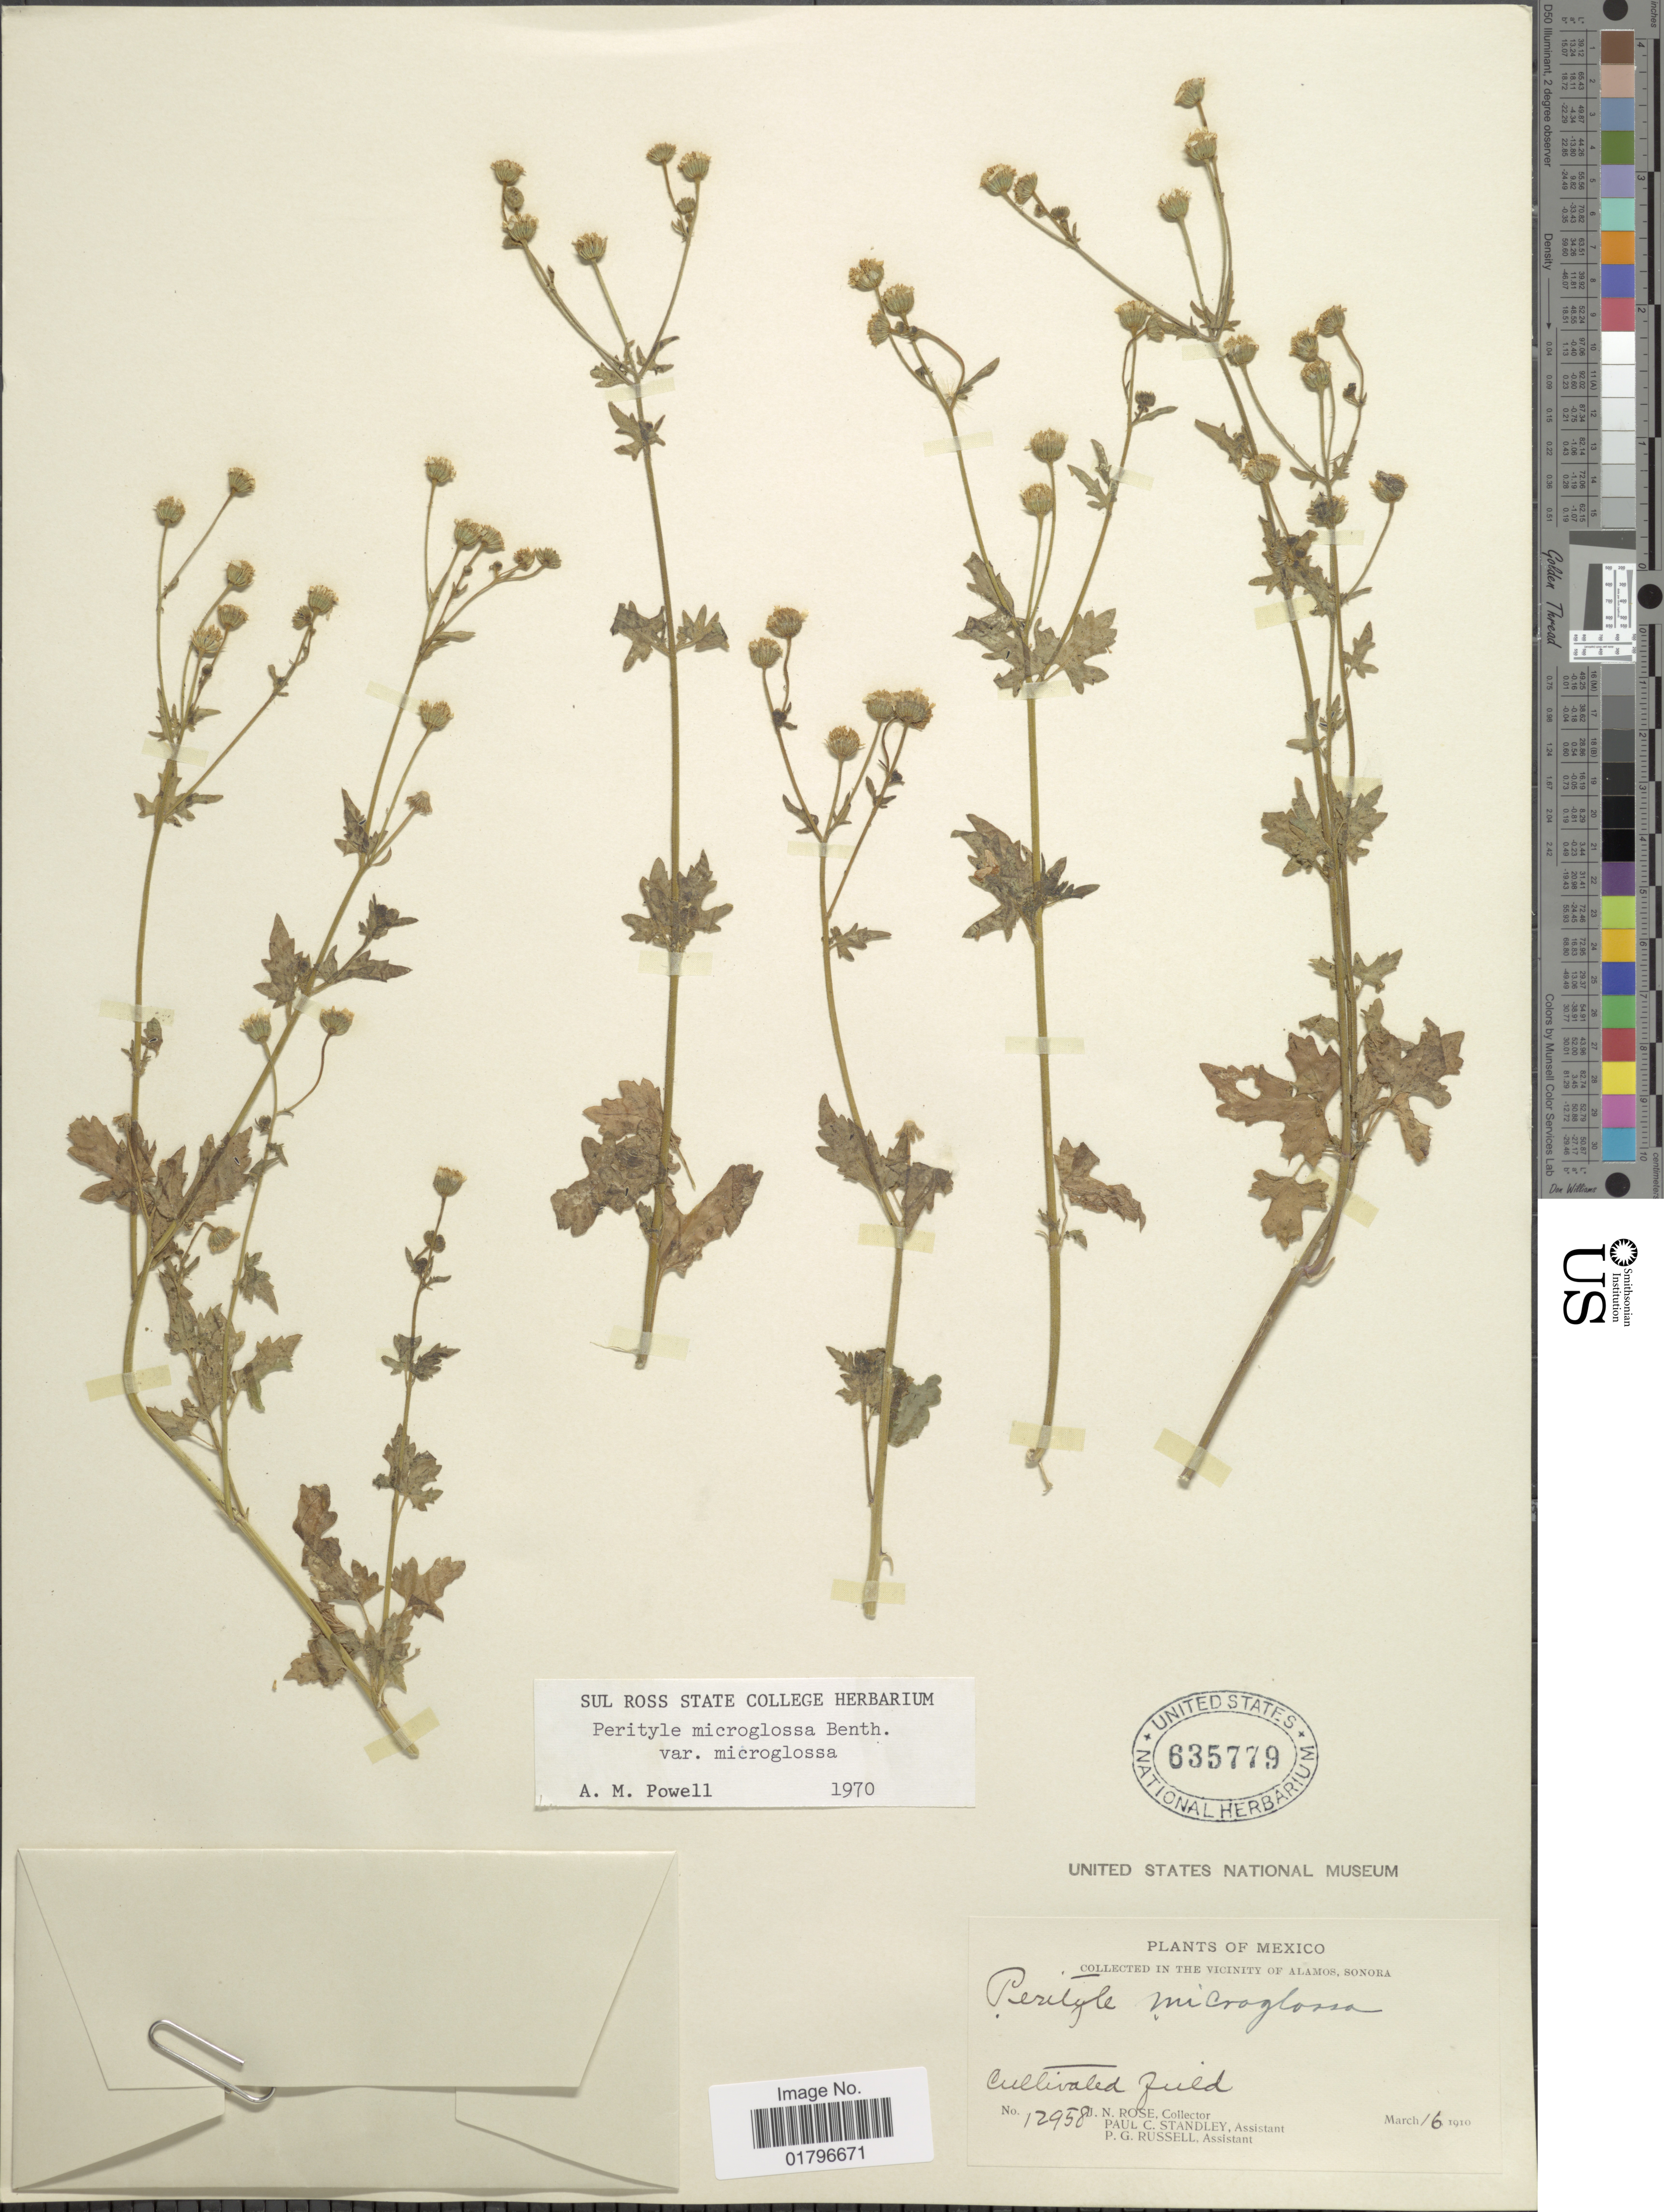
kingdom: Plantae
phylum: Tracheophyta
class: Magnoliopsida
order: Asterales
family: Asteraceae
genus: Perityle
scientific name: Perityle microglossa var. microglossa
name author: Benth.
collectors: J. N. Rose, P. C. Standley & P. G. Russell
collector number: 12958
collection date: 1910-03-16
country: Mexico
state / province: Sonora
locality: In the vicinity of Alamos, Sonora.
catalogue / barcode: US 635779